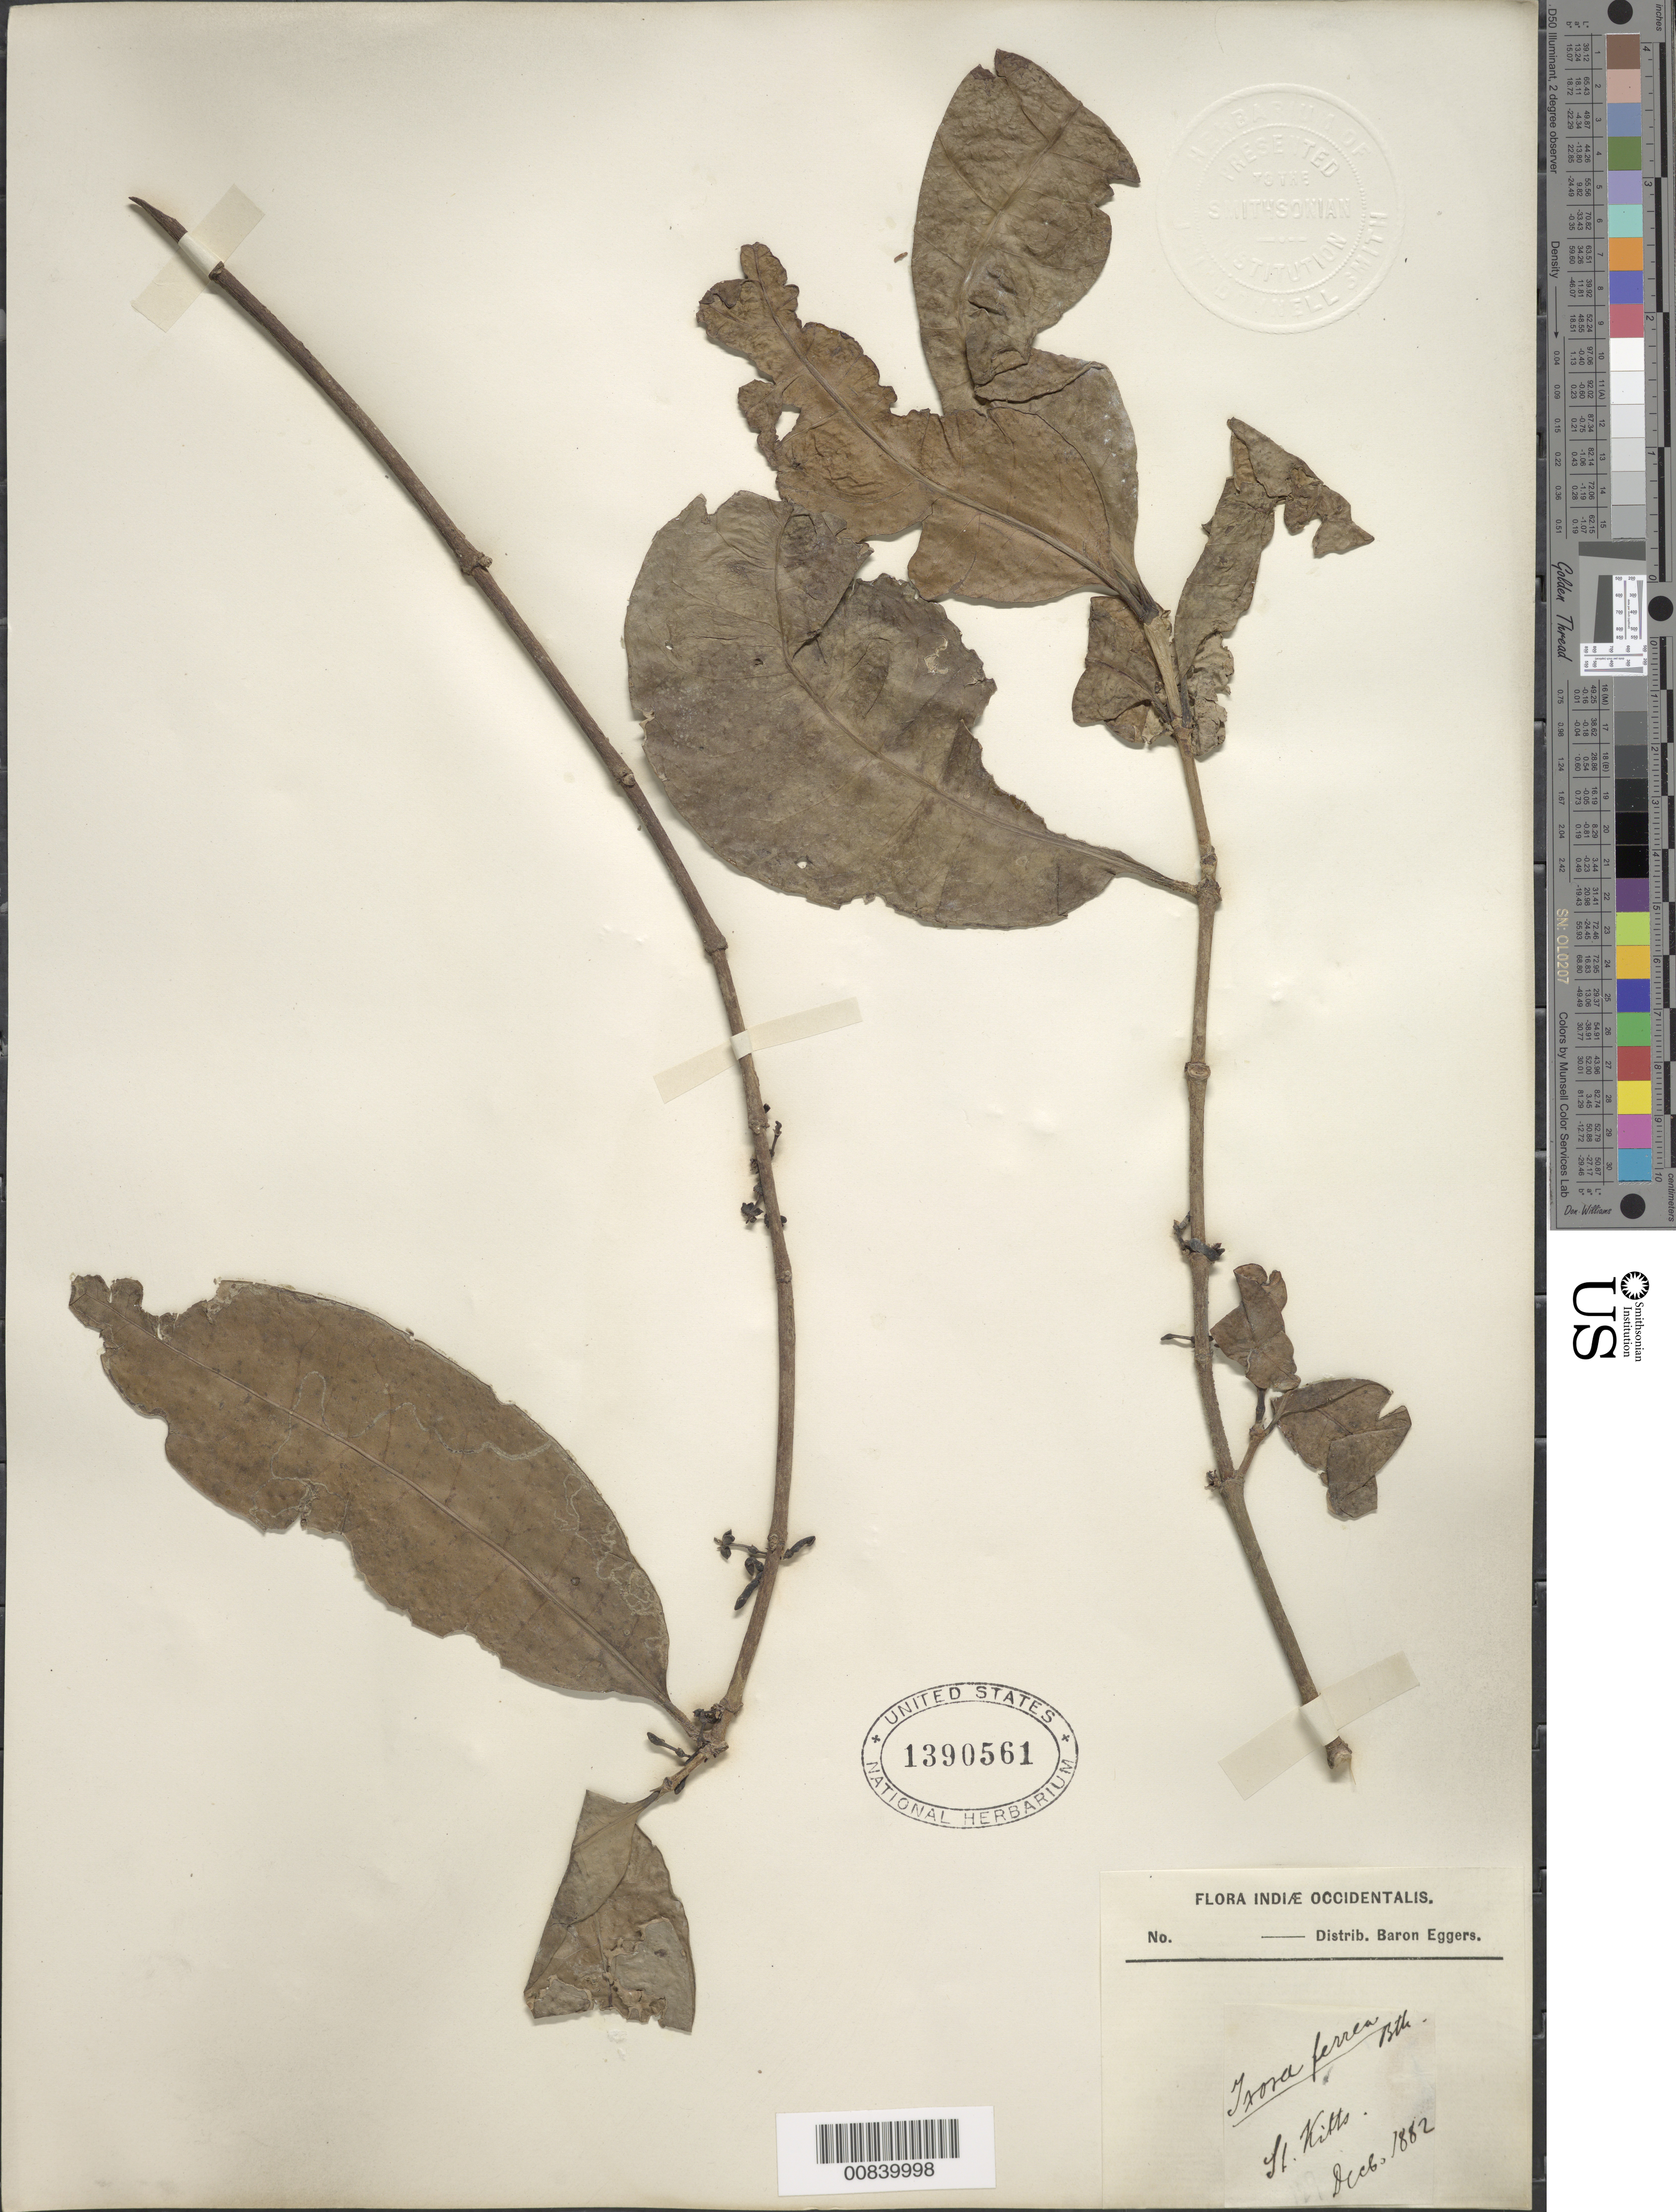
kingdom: Plantae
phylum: Tracheophyta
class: Magnoliopsida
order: Gentianales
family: Rubiaceae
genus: Ixora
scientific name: Ixora ferrea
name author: (Jacq.) Benth.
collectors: H. F. A. von Eggers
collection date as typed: Dec 1882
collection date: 1882-12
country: St. Christopher-Nevis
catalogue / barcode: US 1390561